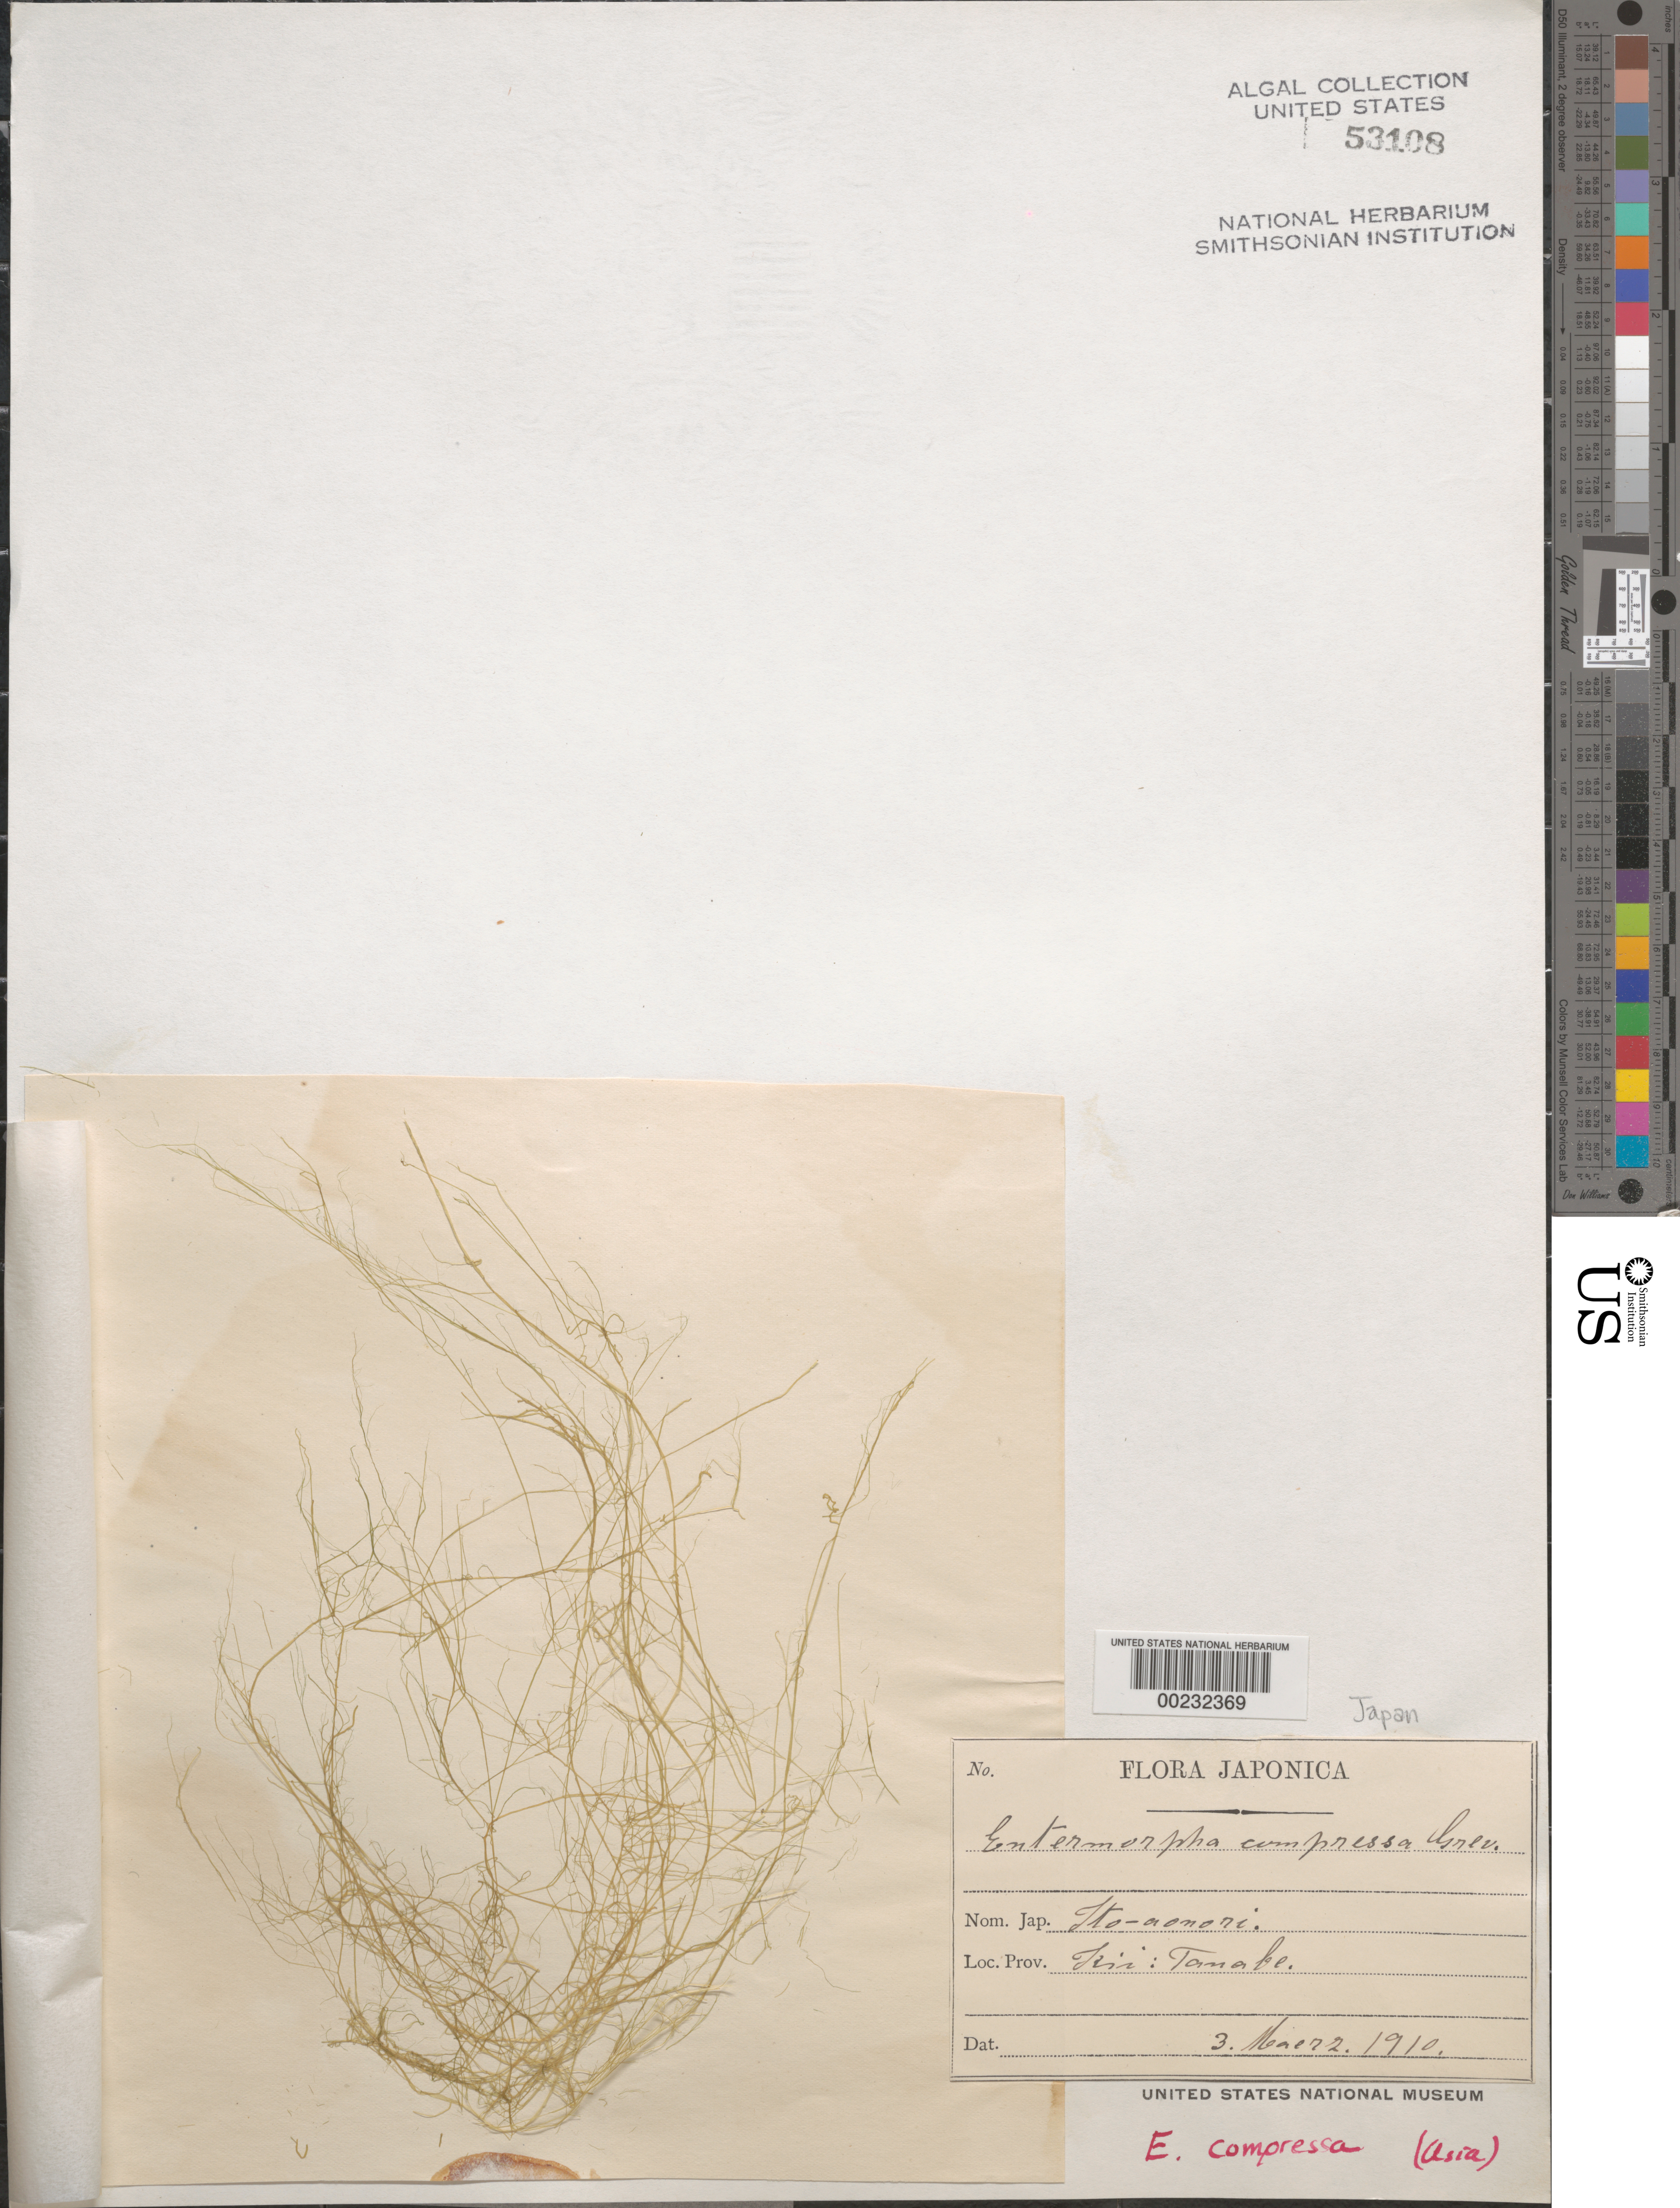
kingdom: Plantae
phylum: Chlorophyta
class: Ulvophyceae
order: Ulvales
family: Ulvaceae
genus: Ulva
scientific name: Ulva compressa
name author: L.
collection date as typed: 03 Mar 1910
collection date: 1910-03-03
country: Japan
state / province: Wakayama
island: Honshu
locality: Tanabe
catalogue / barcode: US 53108